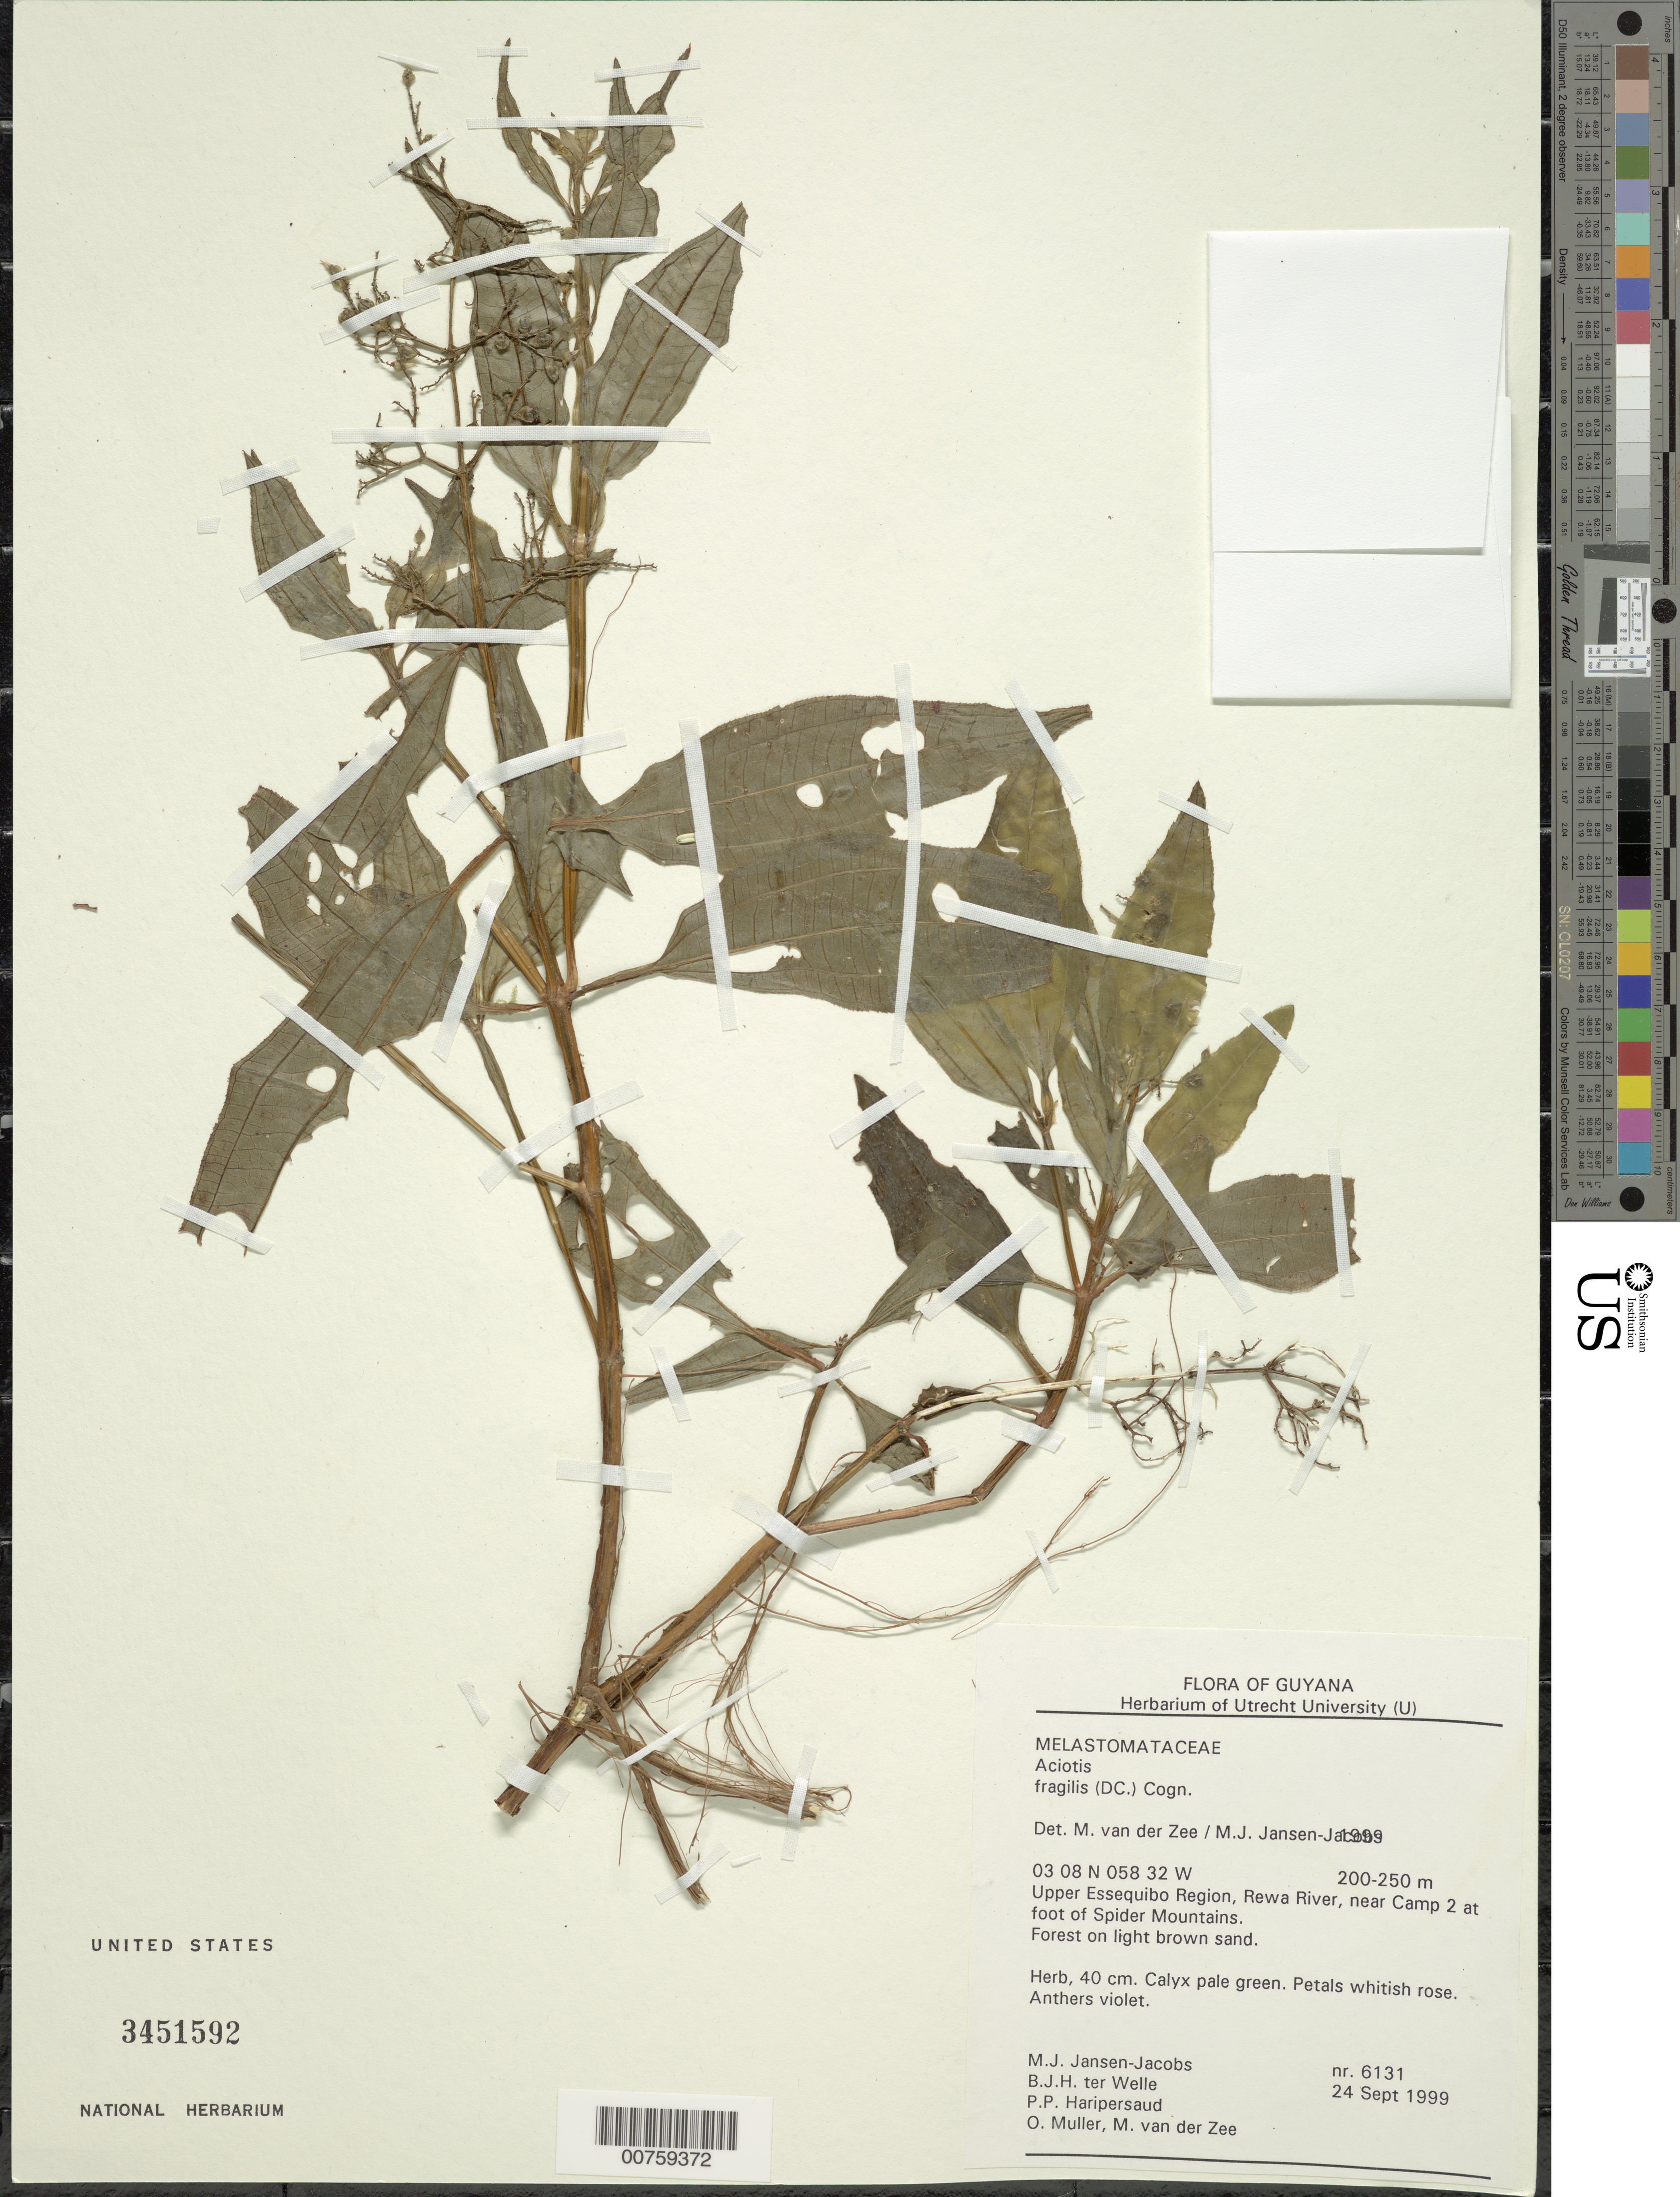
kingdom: Plantae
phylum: Tracheophyta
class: Magnoliopsida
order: Myrtales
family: Melastomataceae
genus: Aciotis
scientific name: Aciotis purpurascens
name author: (Aubl.) Triana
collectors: M. J. Jansen-Jacobs, B. Welle, P. Haripersaud, O. Muller & M. van der Zee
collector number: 6131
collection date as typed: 24-Sep-99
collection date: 1999-09-24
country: Guyana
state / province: U. Takutu-U. Essequibo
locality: Rewa River, at foot of Spider Mts., near camp 2, Upper Essequibo Region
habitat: Forest on light brown sand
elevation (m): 200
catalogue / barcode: US 3451592